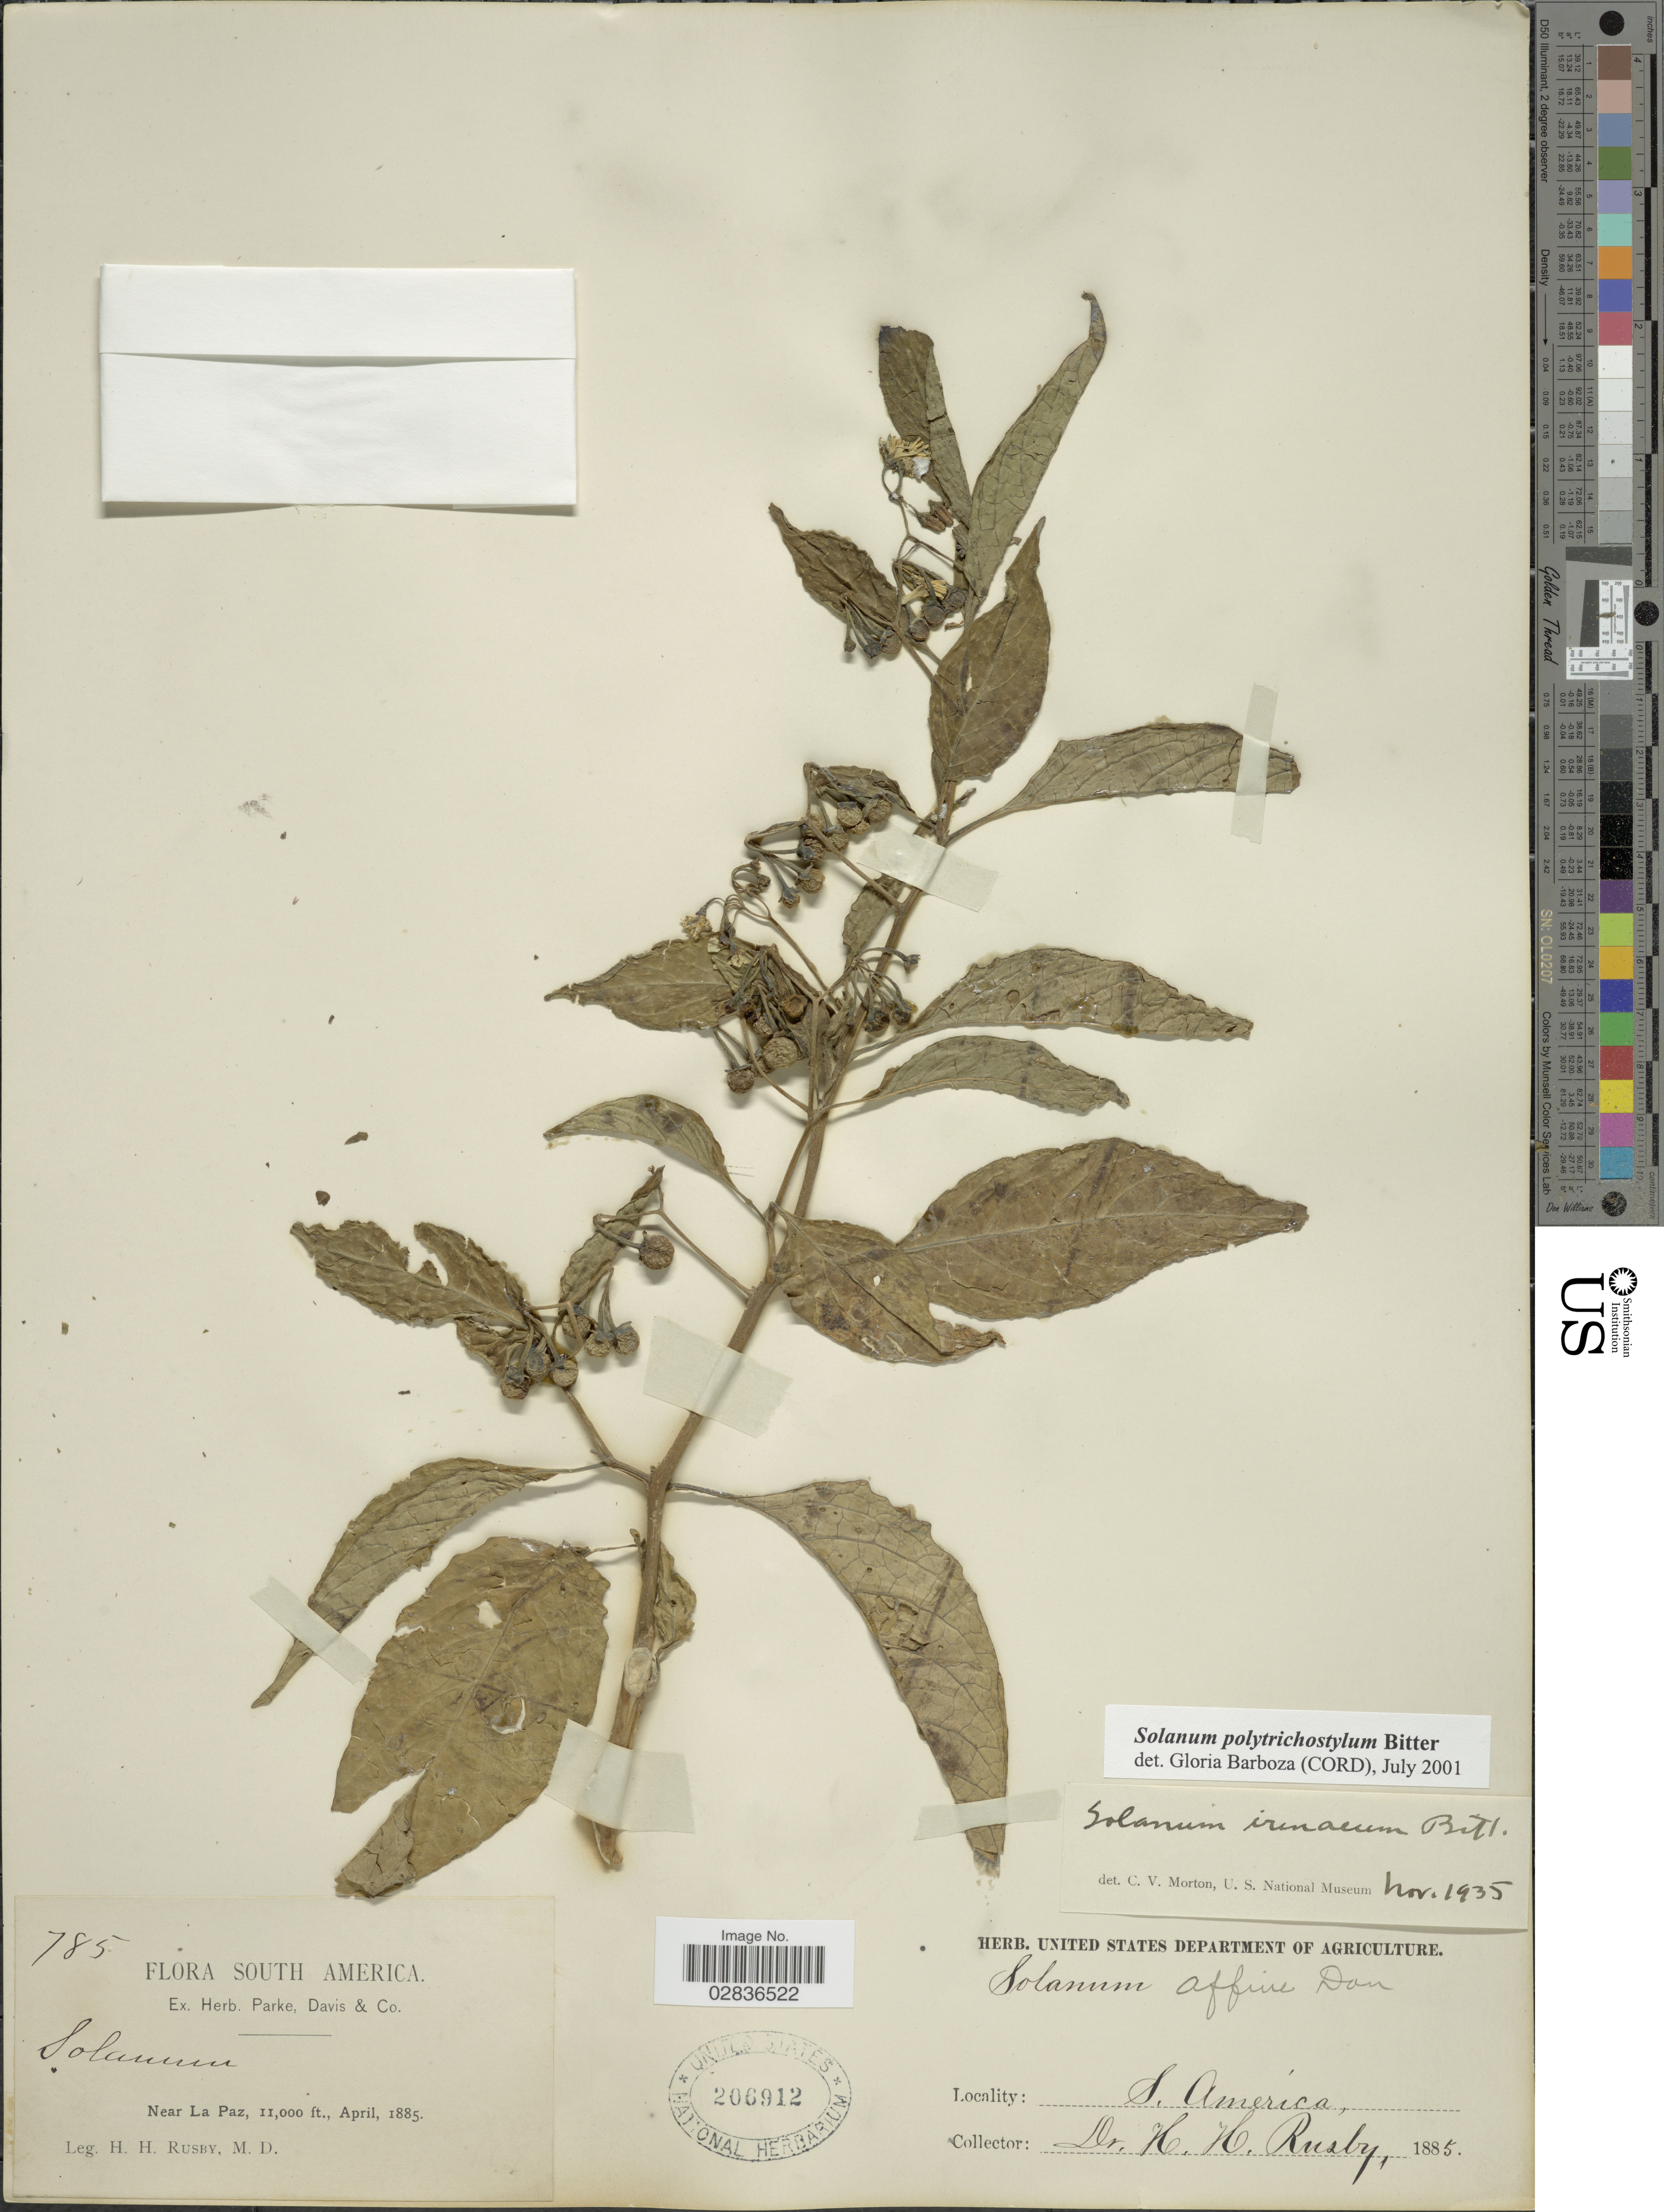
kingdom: Plantae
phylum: Tracheophyta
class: Magnoliopsida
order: Solanales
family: Solanaceae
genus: Solanum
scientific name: Solanum polytrichostylum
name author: Bitter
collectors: H. H. Rusby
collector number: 785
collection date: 1885-04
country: Bolivia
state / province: La Paz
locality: Near La Paz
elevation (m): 3353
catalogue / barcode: US 206912